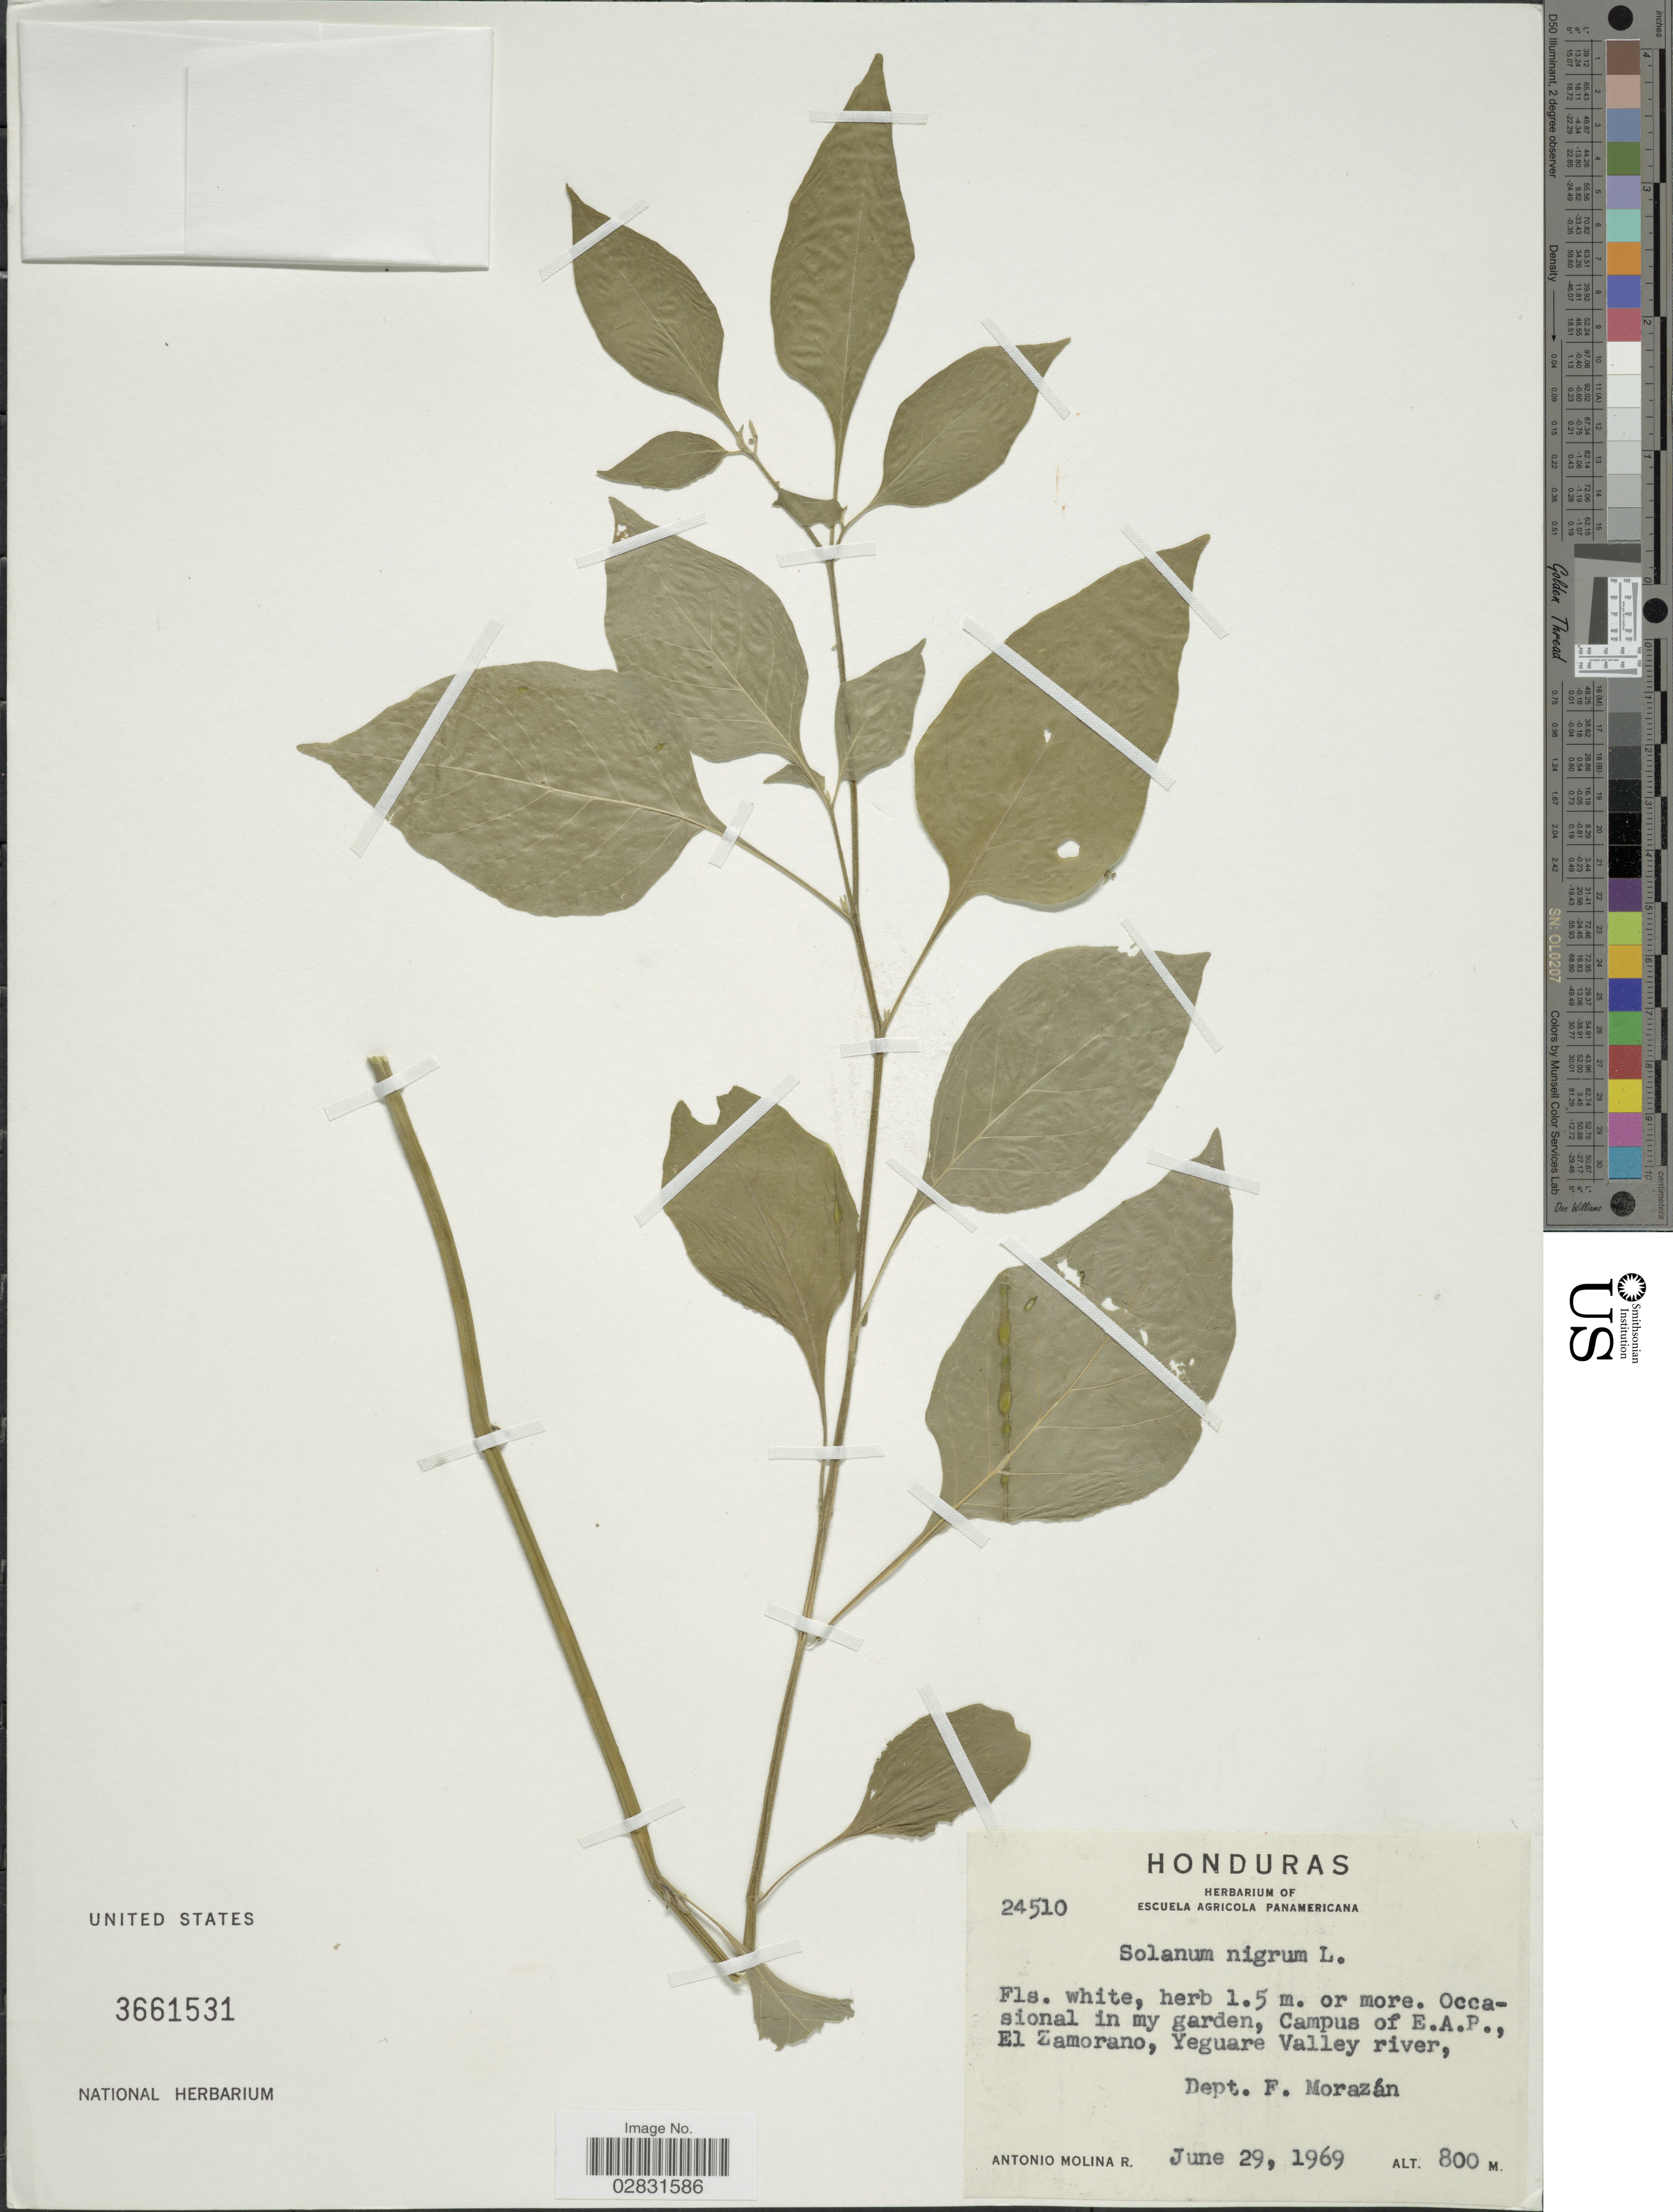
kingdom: Plantae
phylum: Tracheophyta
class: Magnoliopsida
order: Solanales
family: Solanaceae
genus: Solanum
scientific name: Solanum nigrum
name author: L.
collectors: A. Molina R.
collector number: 24510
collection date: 1969-06-29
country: Honduras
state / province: Fco. Morazán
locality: Occasional in my garden, Campus of E.A.P., el Zamorano, Yeguare Valley river, Dept. F. Morazán.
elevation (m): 800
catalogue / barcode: US 3661531